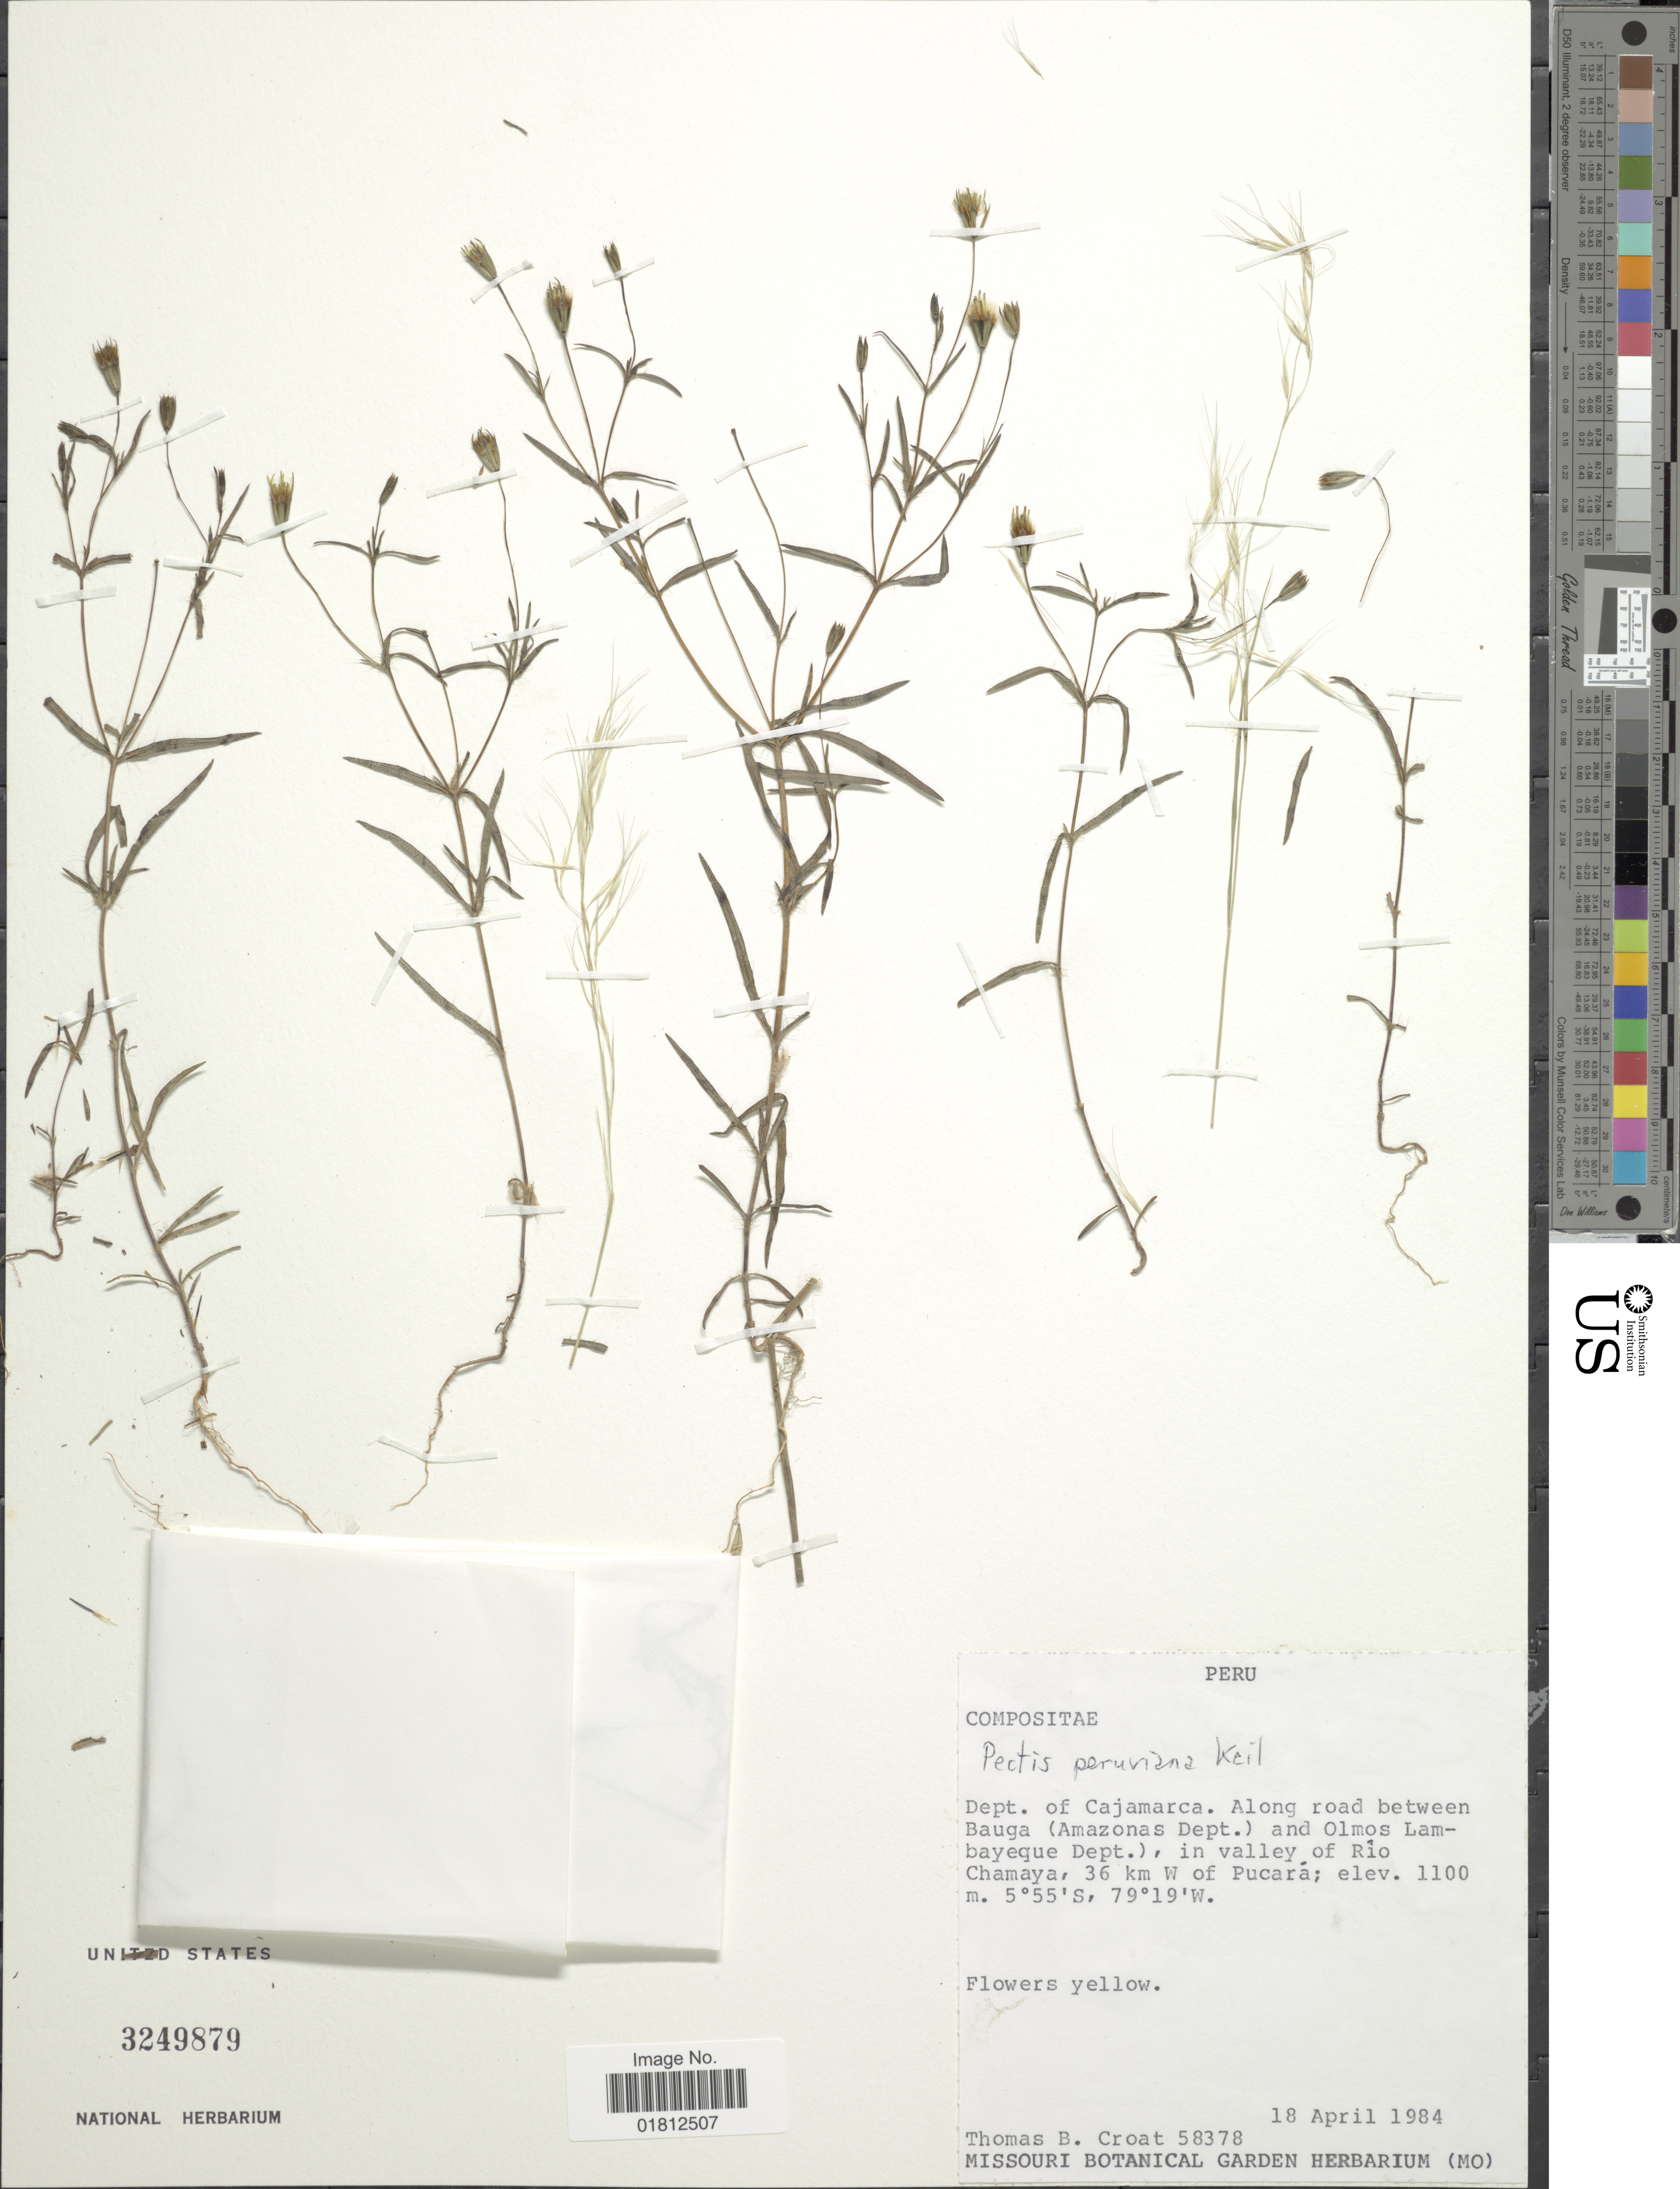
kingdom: Plantae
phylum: Tracheophyta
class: Magnoliopsida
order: Asterales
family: Asteraceae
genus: Pectis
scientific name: Pectis peruviana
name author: D.J. Keil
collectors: T. B. Croat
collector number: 58378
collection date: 1984-04-18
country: Peru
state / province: Cajamarca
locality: Along road between Bauga (Amazonas Dept.) and Olmos Lamayeque Dept.), in valley Río Chamaya, 36 km W of Pucará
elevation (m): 1100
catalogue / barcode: US 3249879